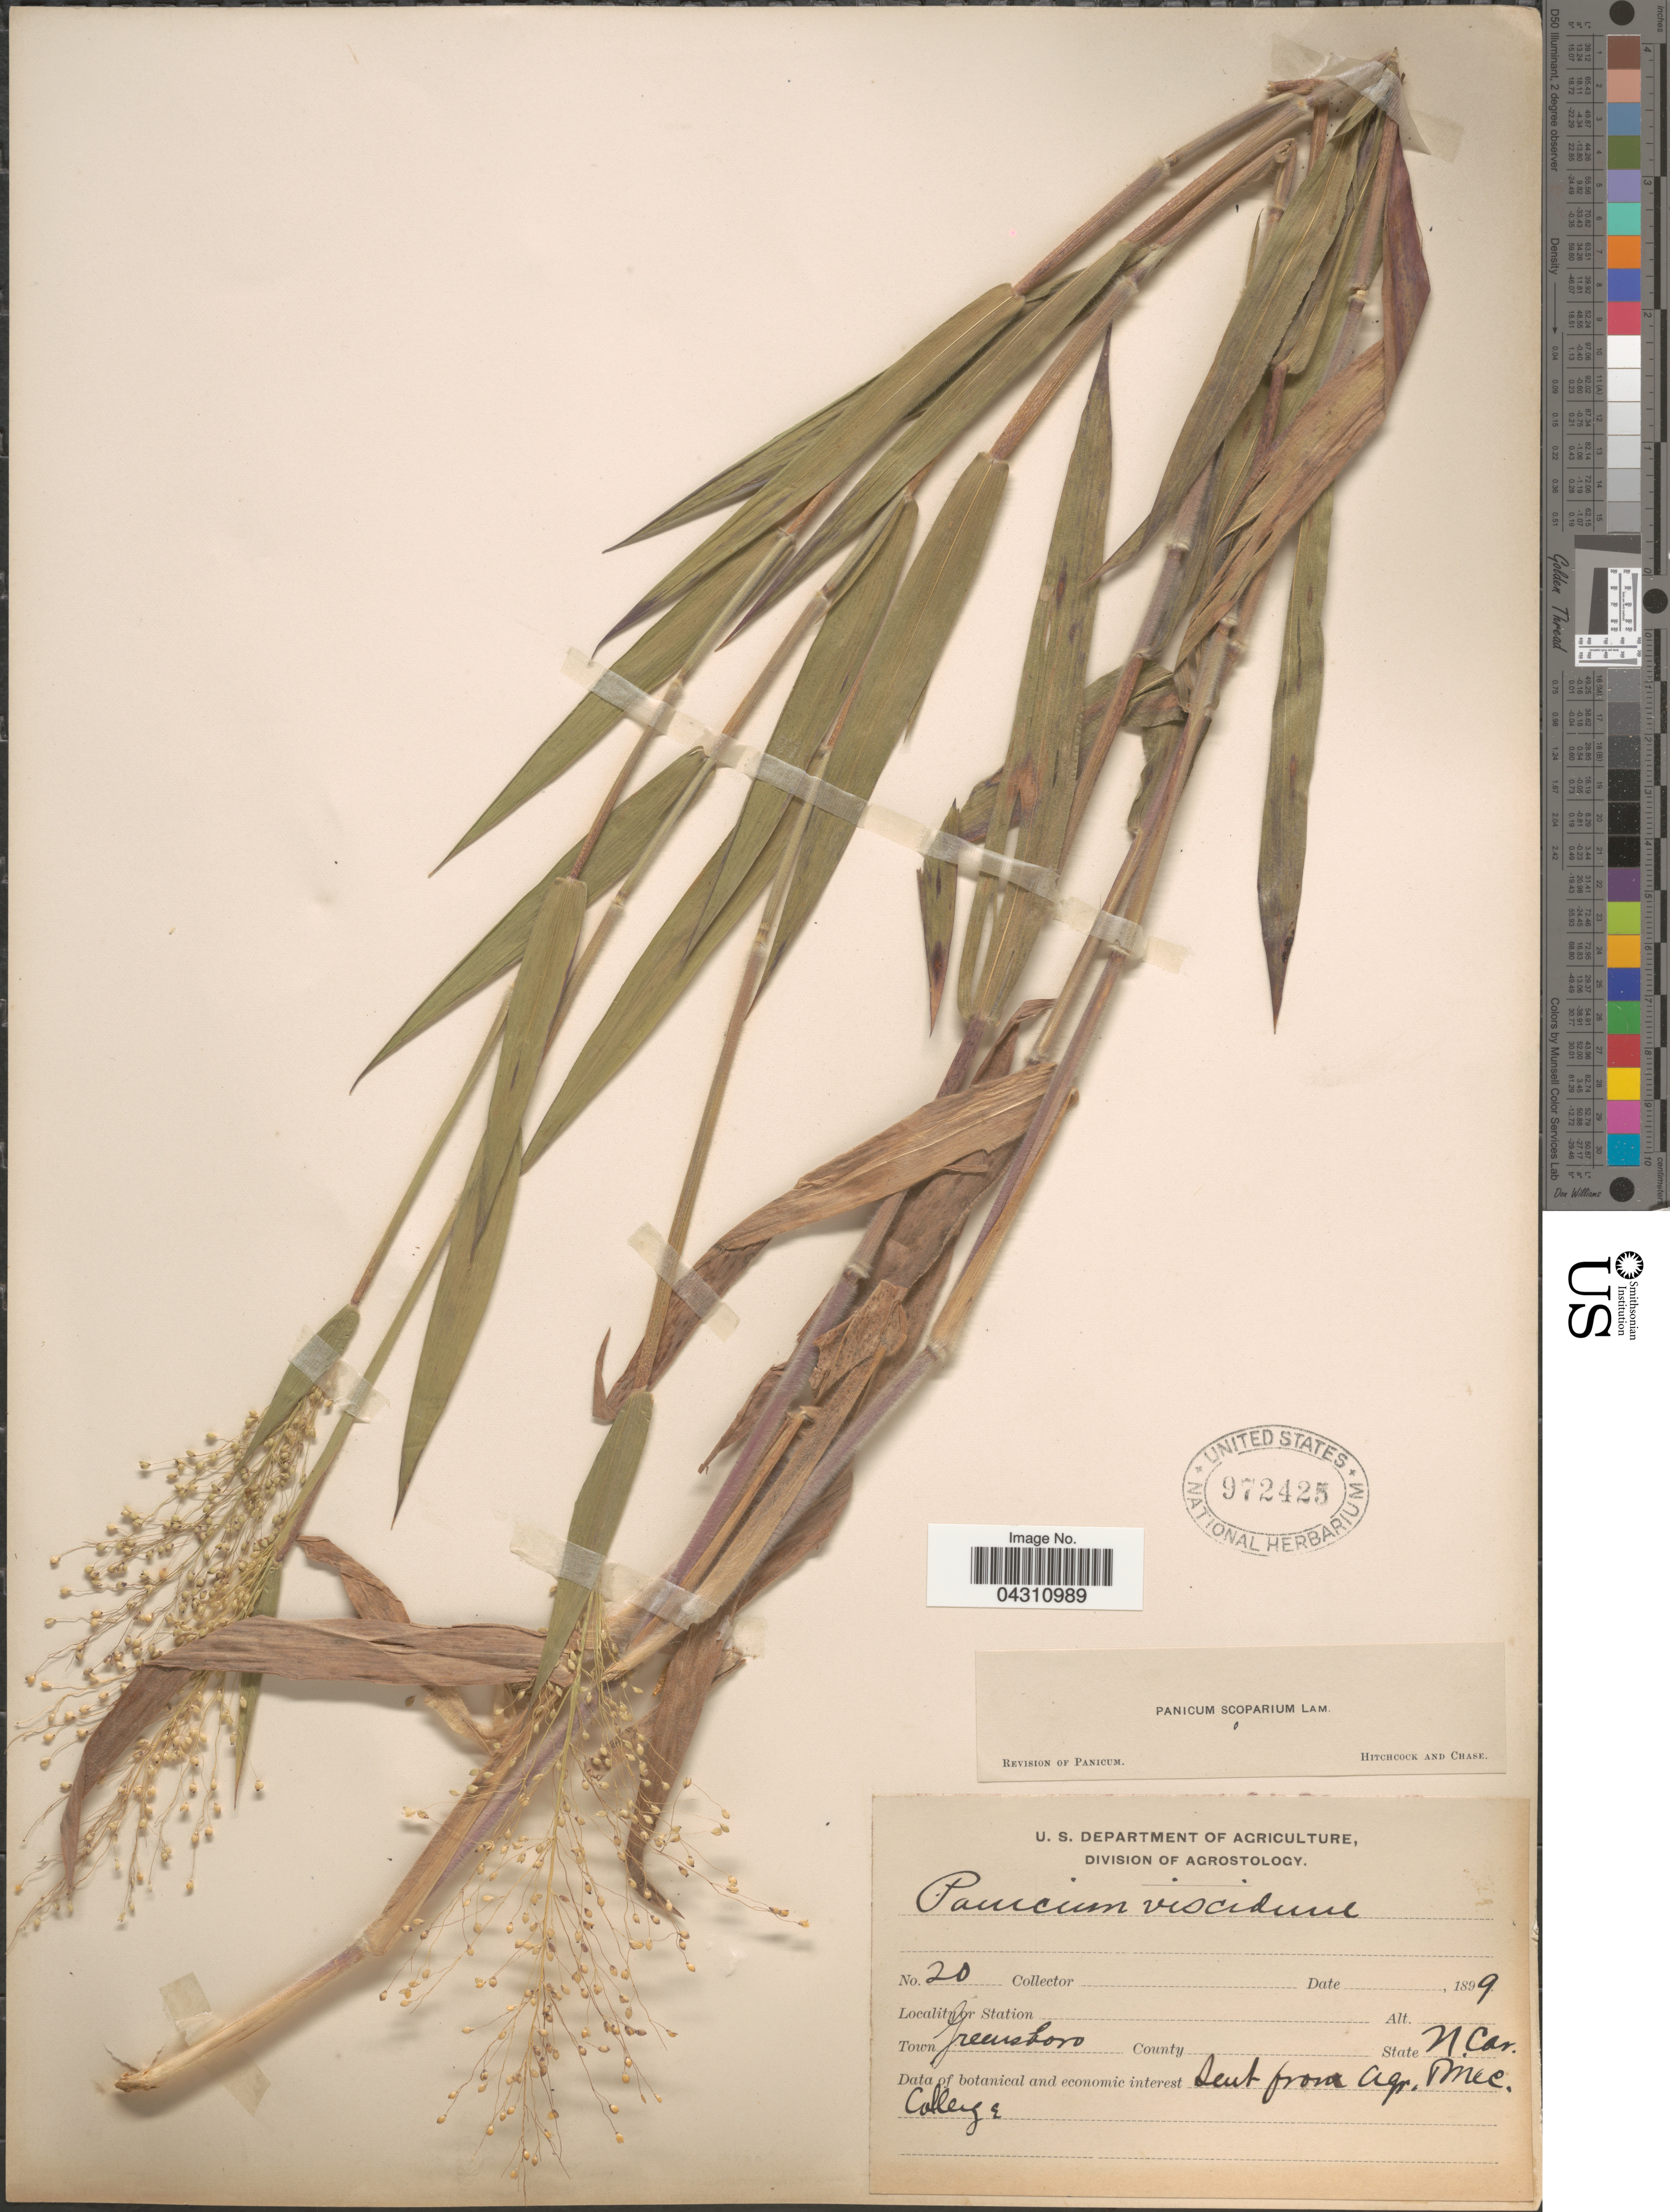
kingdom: Plantae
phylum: Tracheophyta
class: Liliopsida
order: Poales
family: Poaceae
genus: Dichanthelium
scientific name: Dichanthelium scoparium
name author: (Lam.) Gould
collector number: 20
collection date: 1899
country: United States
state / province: North Carolina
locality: Town Greensboro.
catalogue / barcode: US 972425